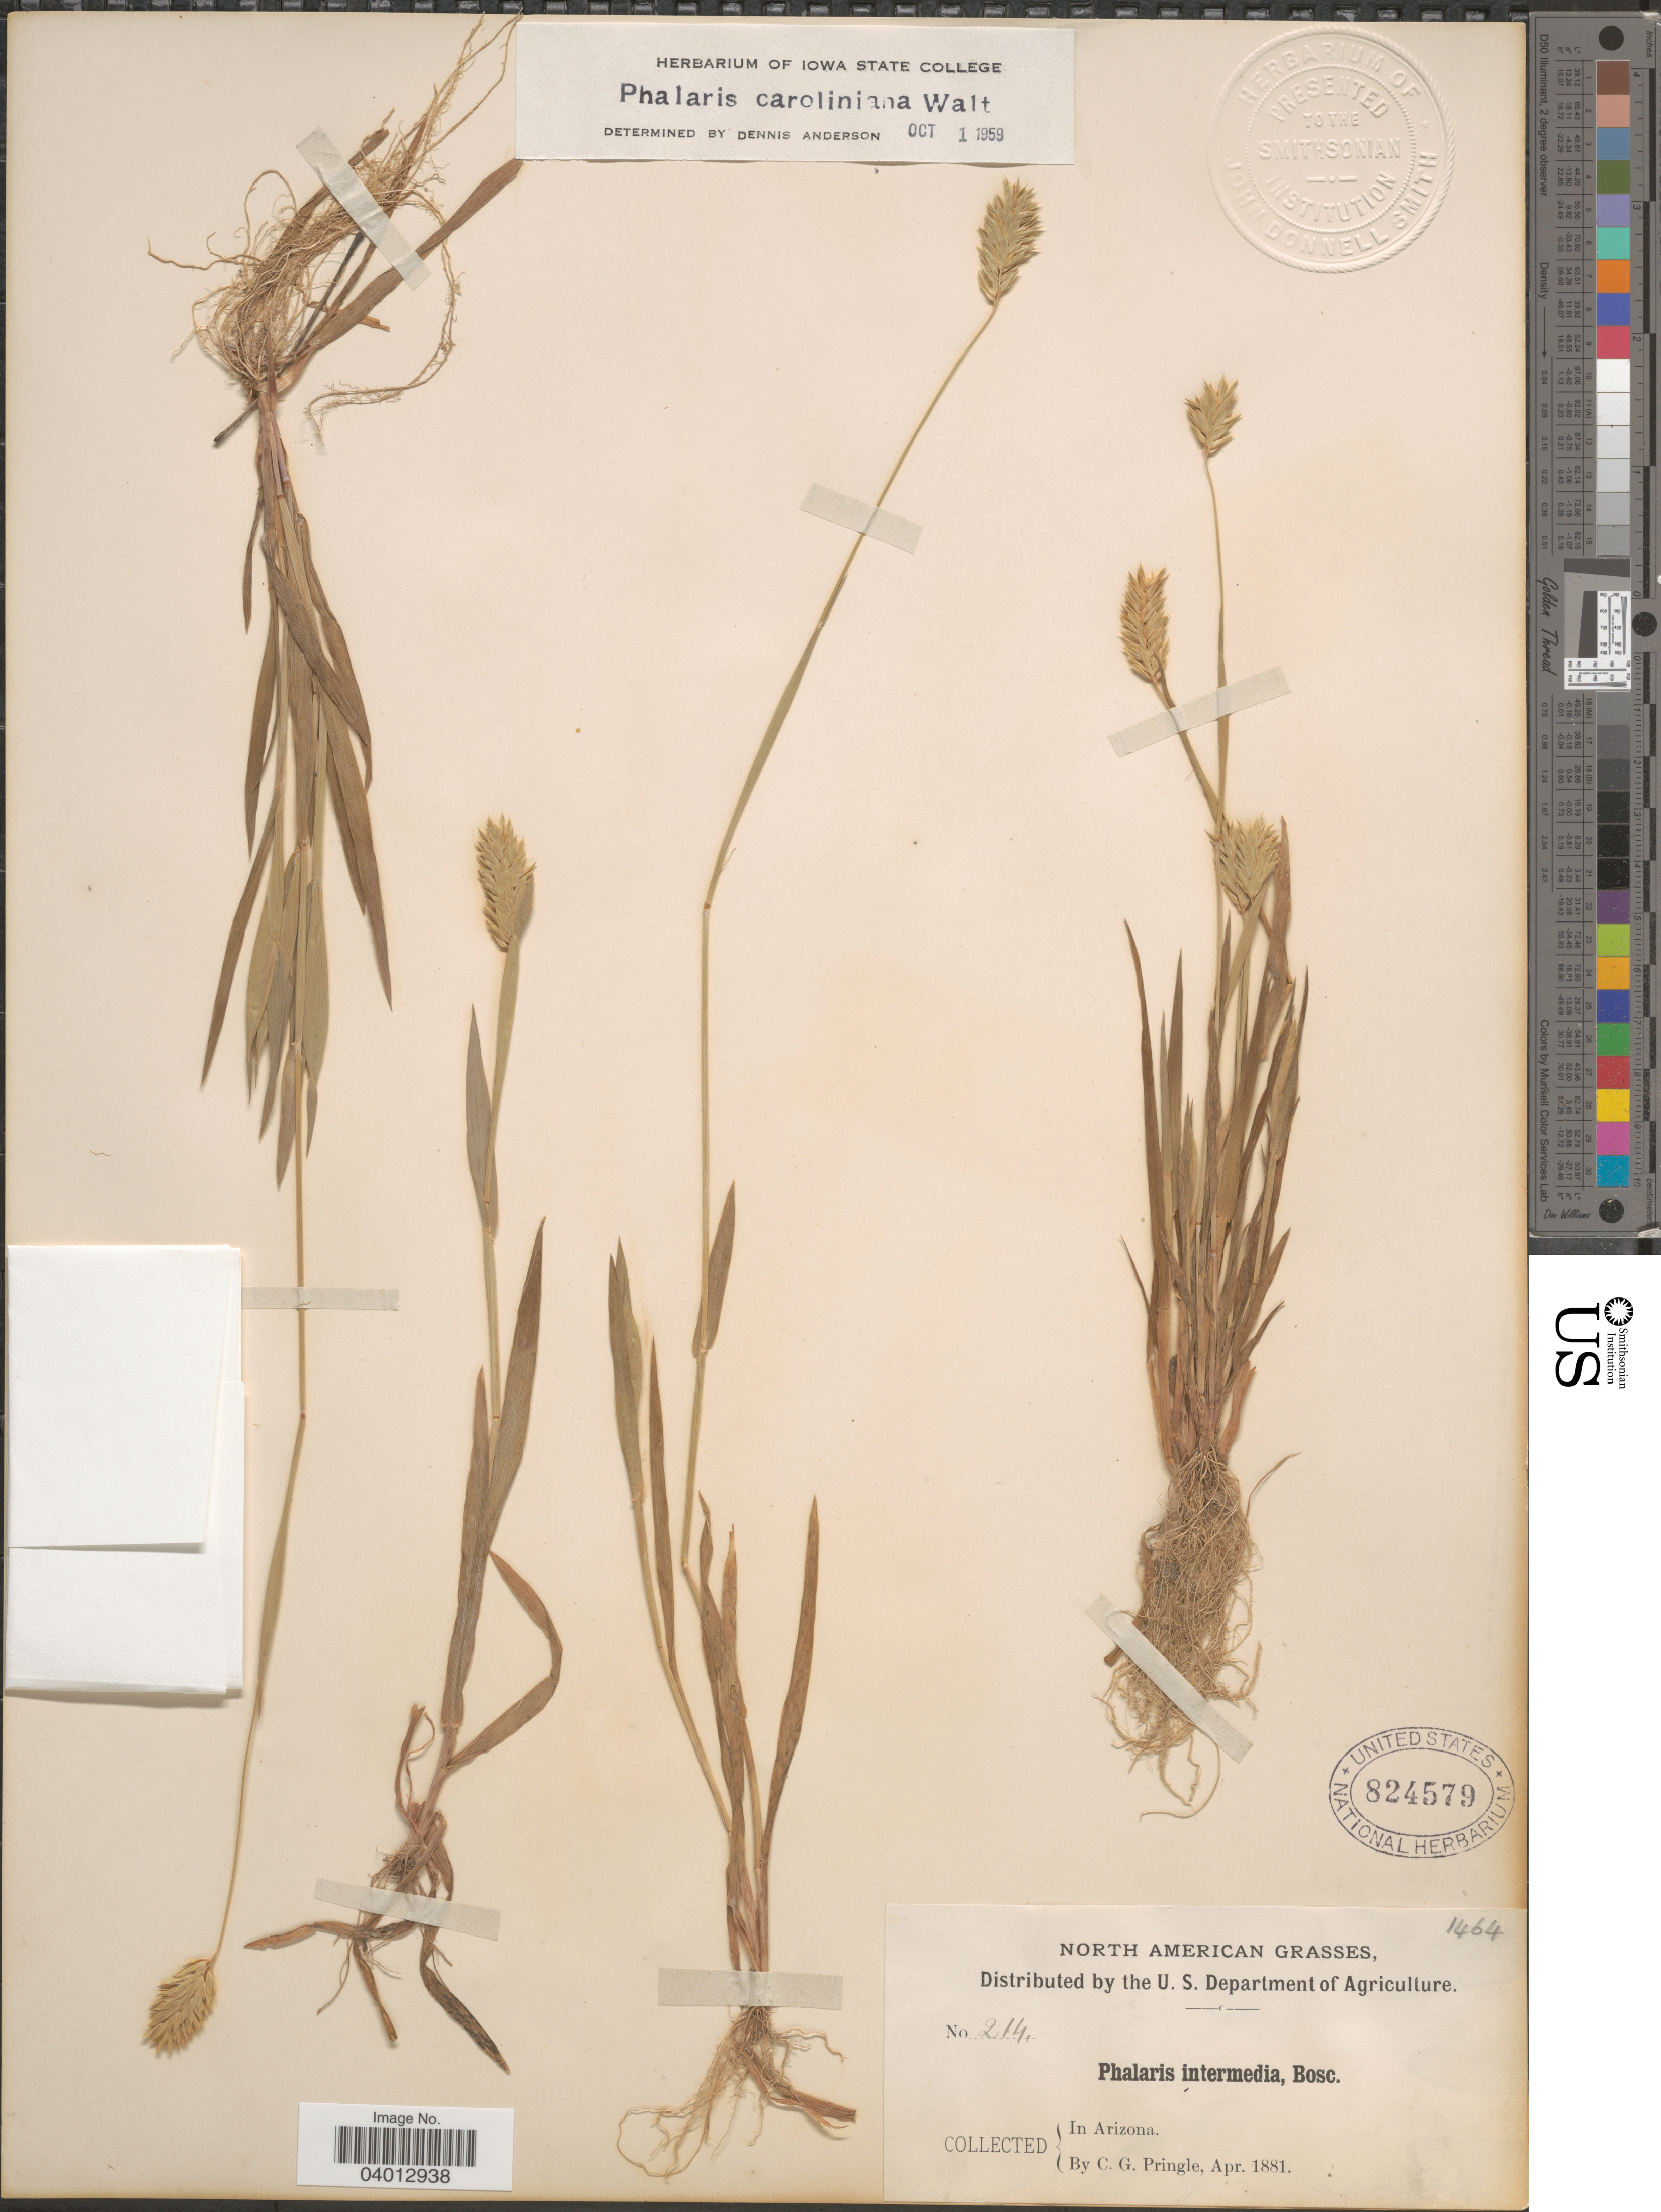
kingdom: Plantae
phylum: Tracheophyta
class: Liliopsida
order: Poales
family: Poaceae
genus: Phalaris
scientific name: Phalaris caroliniana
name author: Walter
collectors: C. G. Pringle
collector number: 214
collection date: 1881-04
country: United States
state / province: Arizona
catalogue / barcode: US 824579